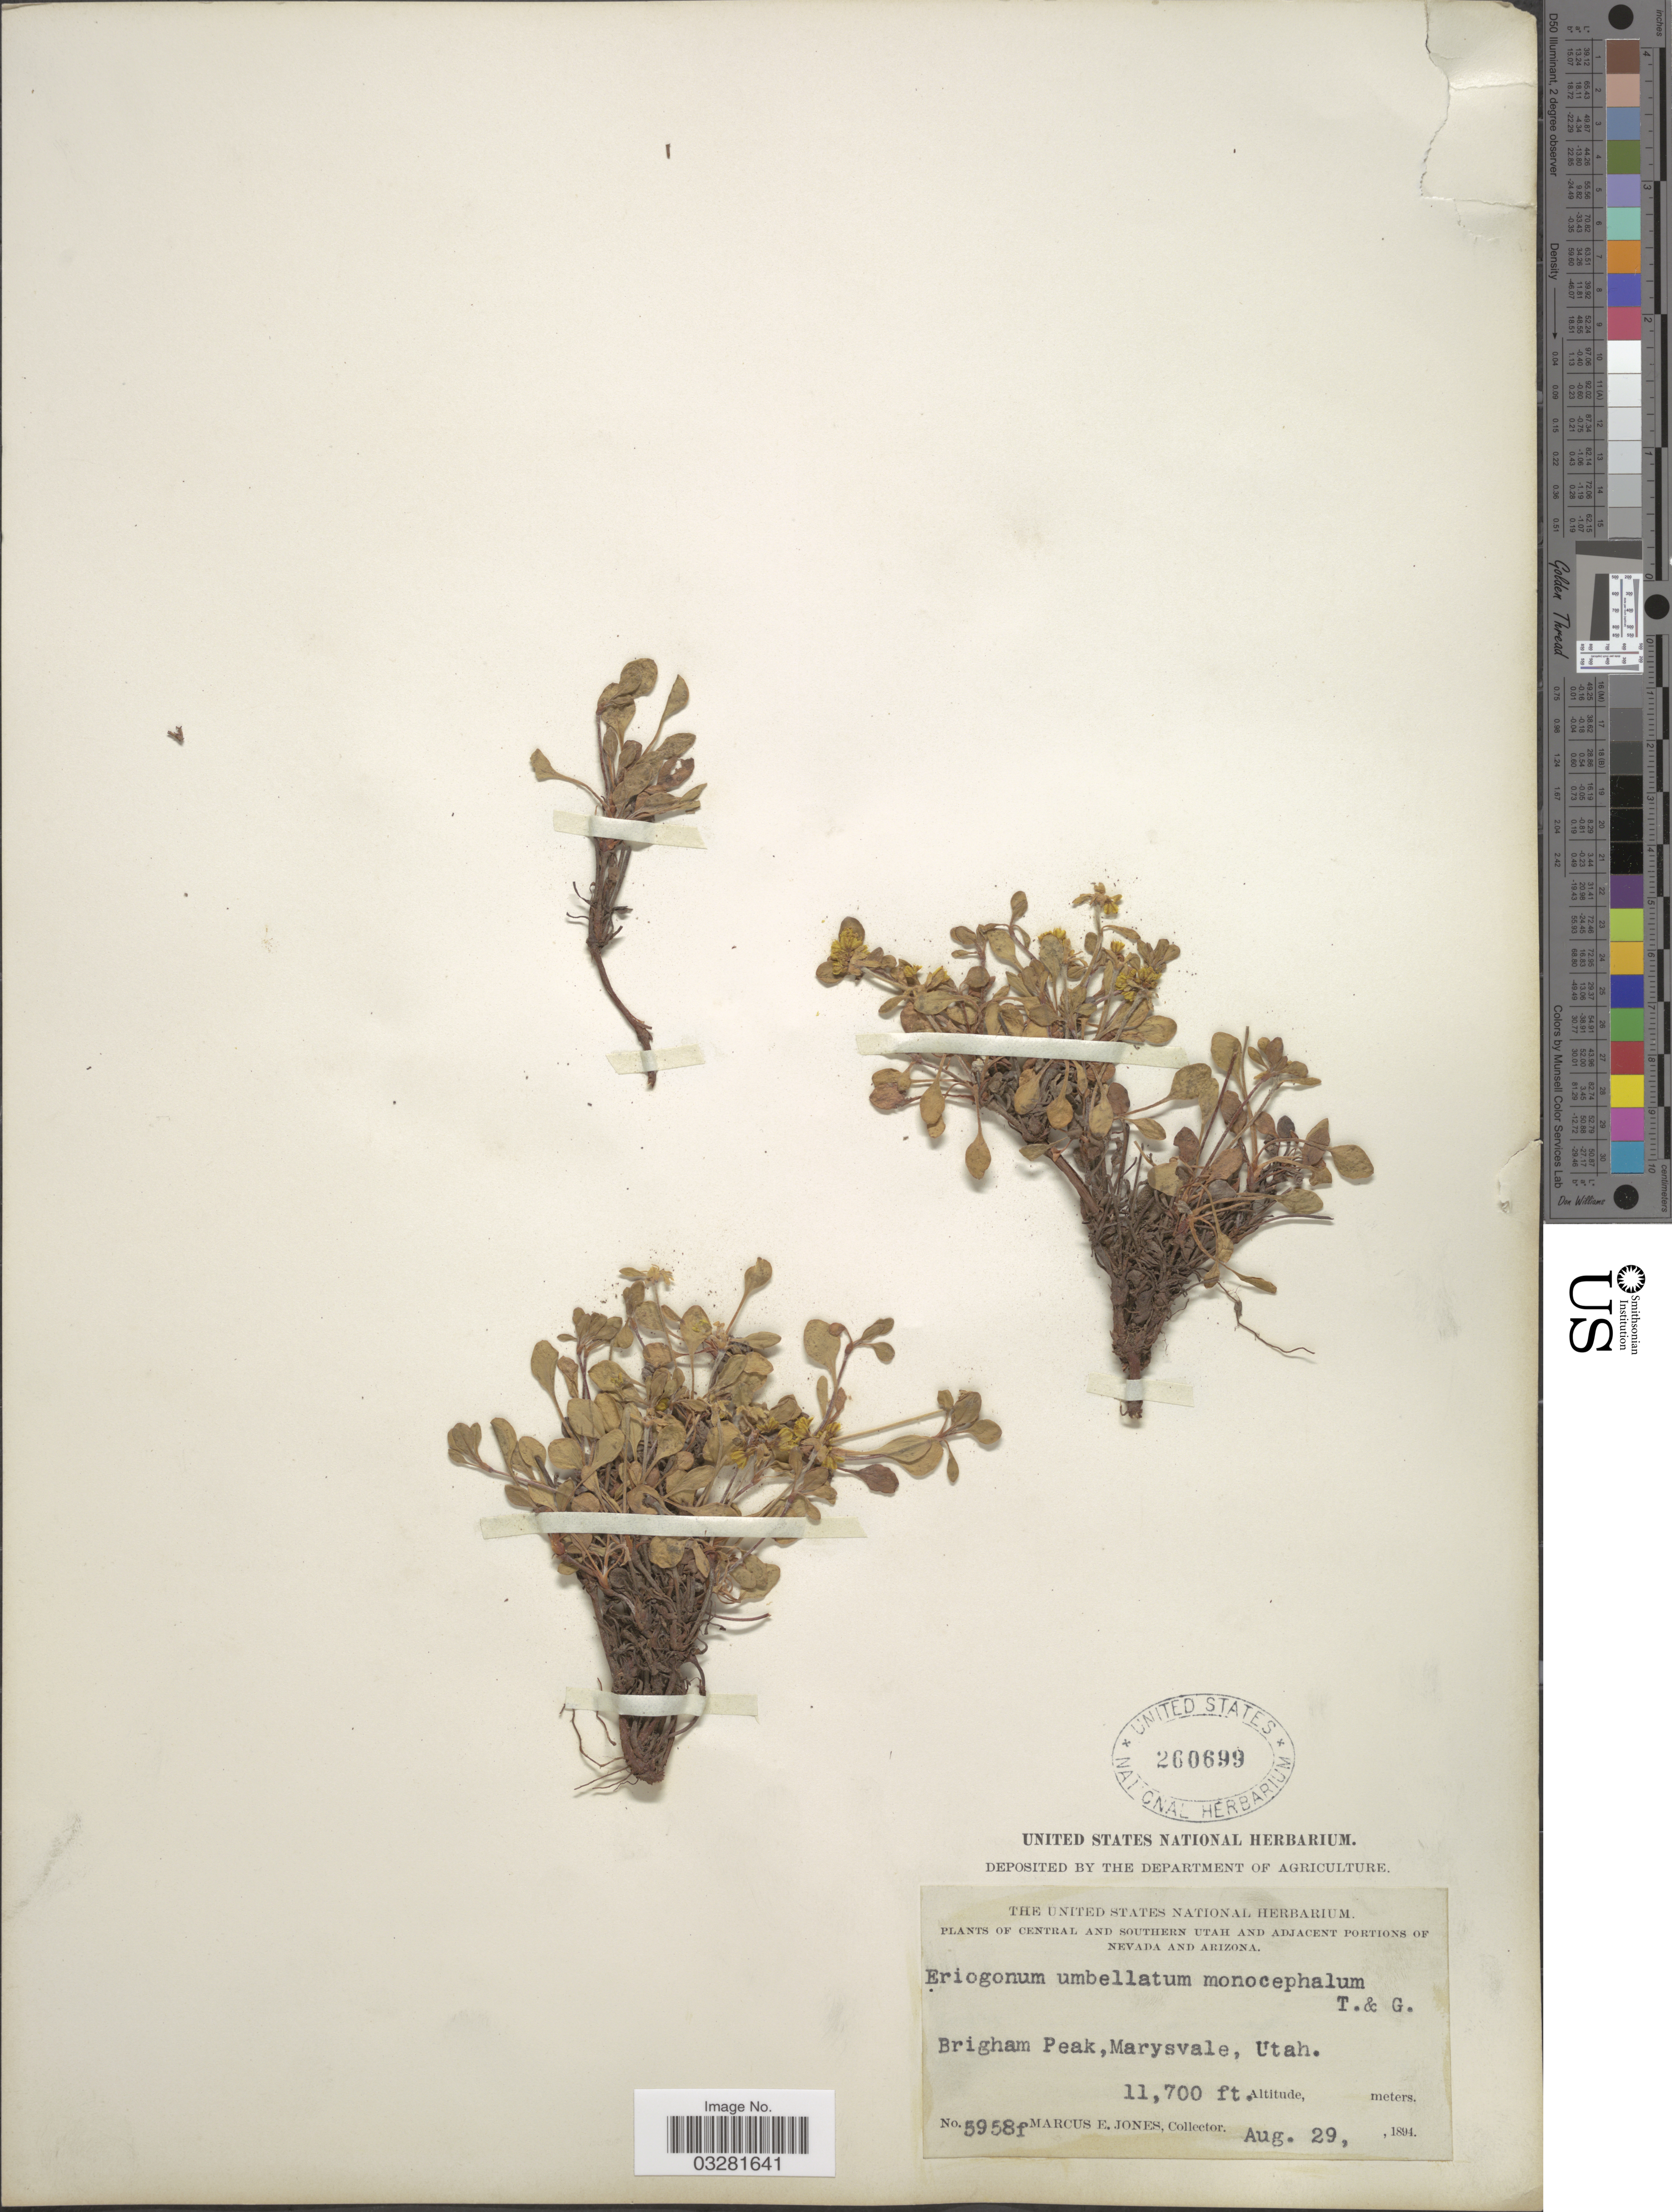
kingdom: Plantae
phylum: Tracheophyta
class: Magnoliopsida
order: Caryophyllales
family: Polygonaceae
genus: Eriogonum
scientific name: Eriogonum umbellatum var. porteri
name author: (Small) S. Stokes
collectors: M. E. Jones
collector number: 5958f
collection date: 1894-08-29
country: United States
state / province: Utah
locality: Central and southern Utah. Brigham Peak, Marysvale.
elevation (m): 3566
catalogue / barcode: US 260699